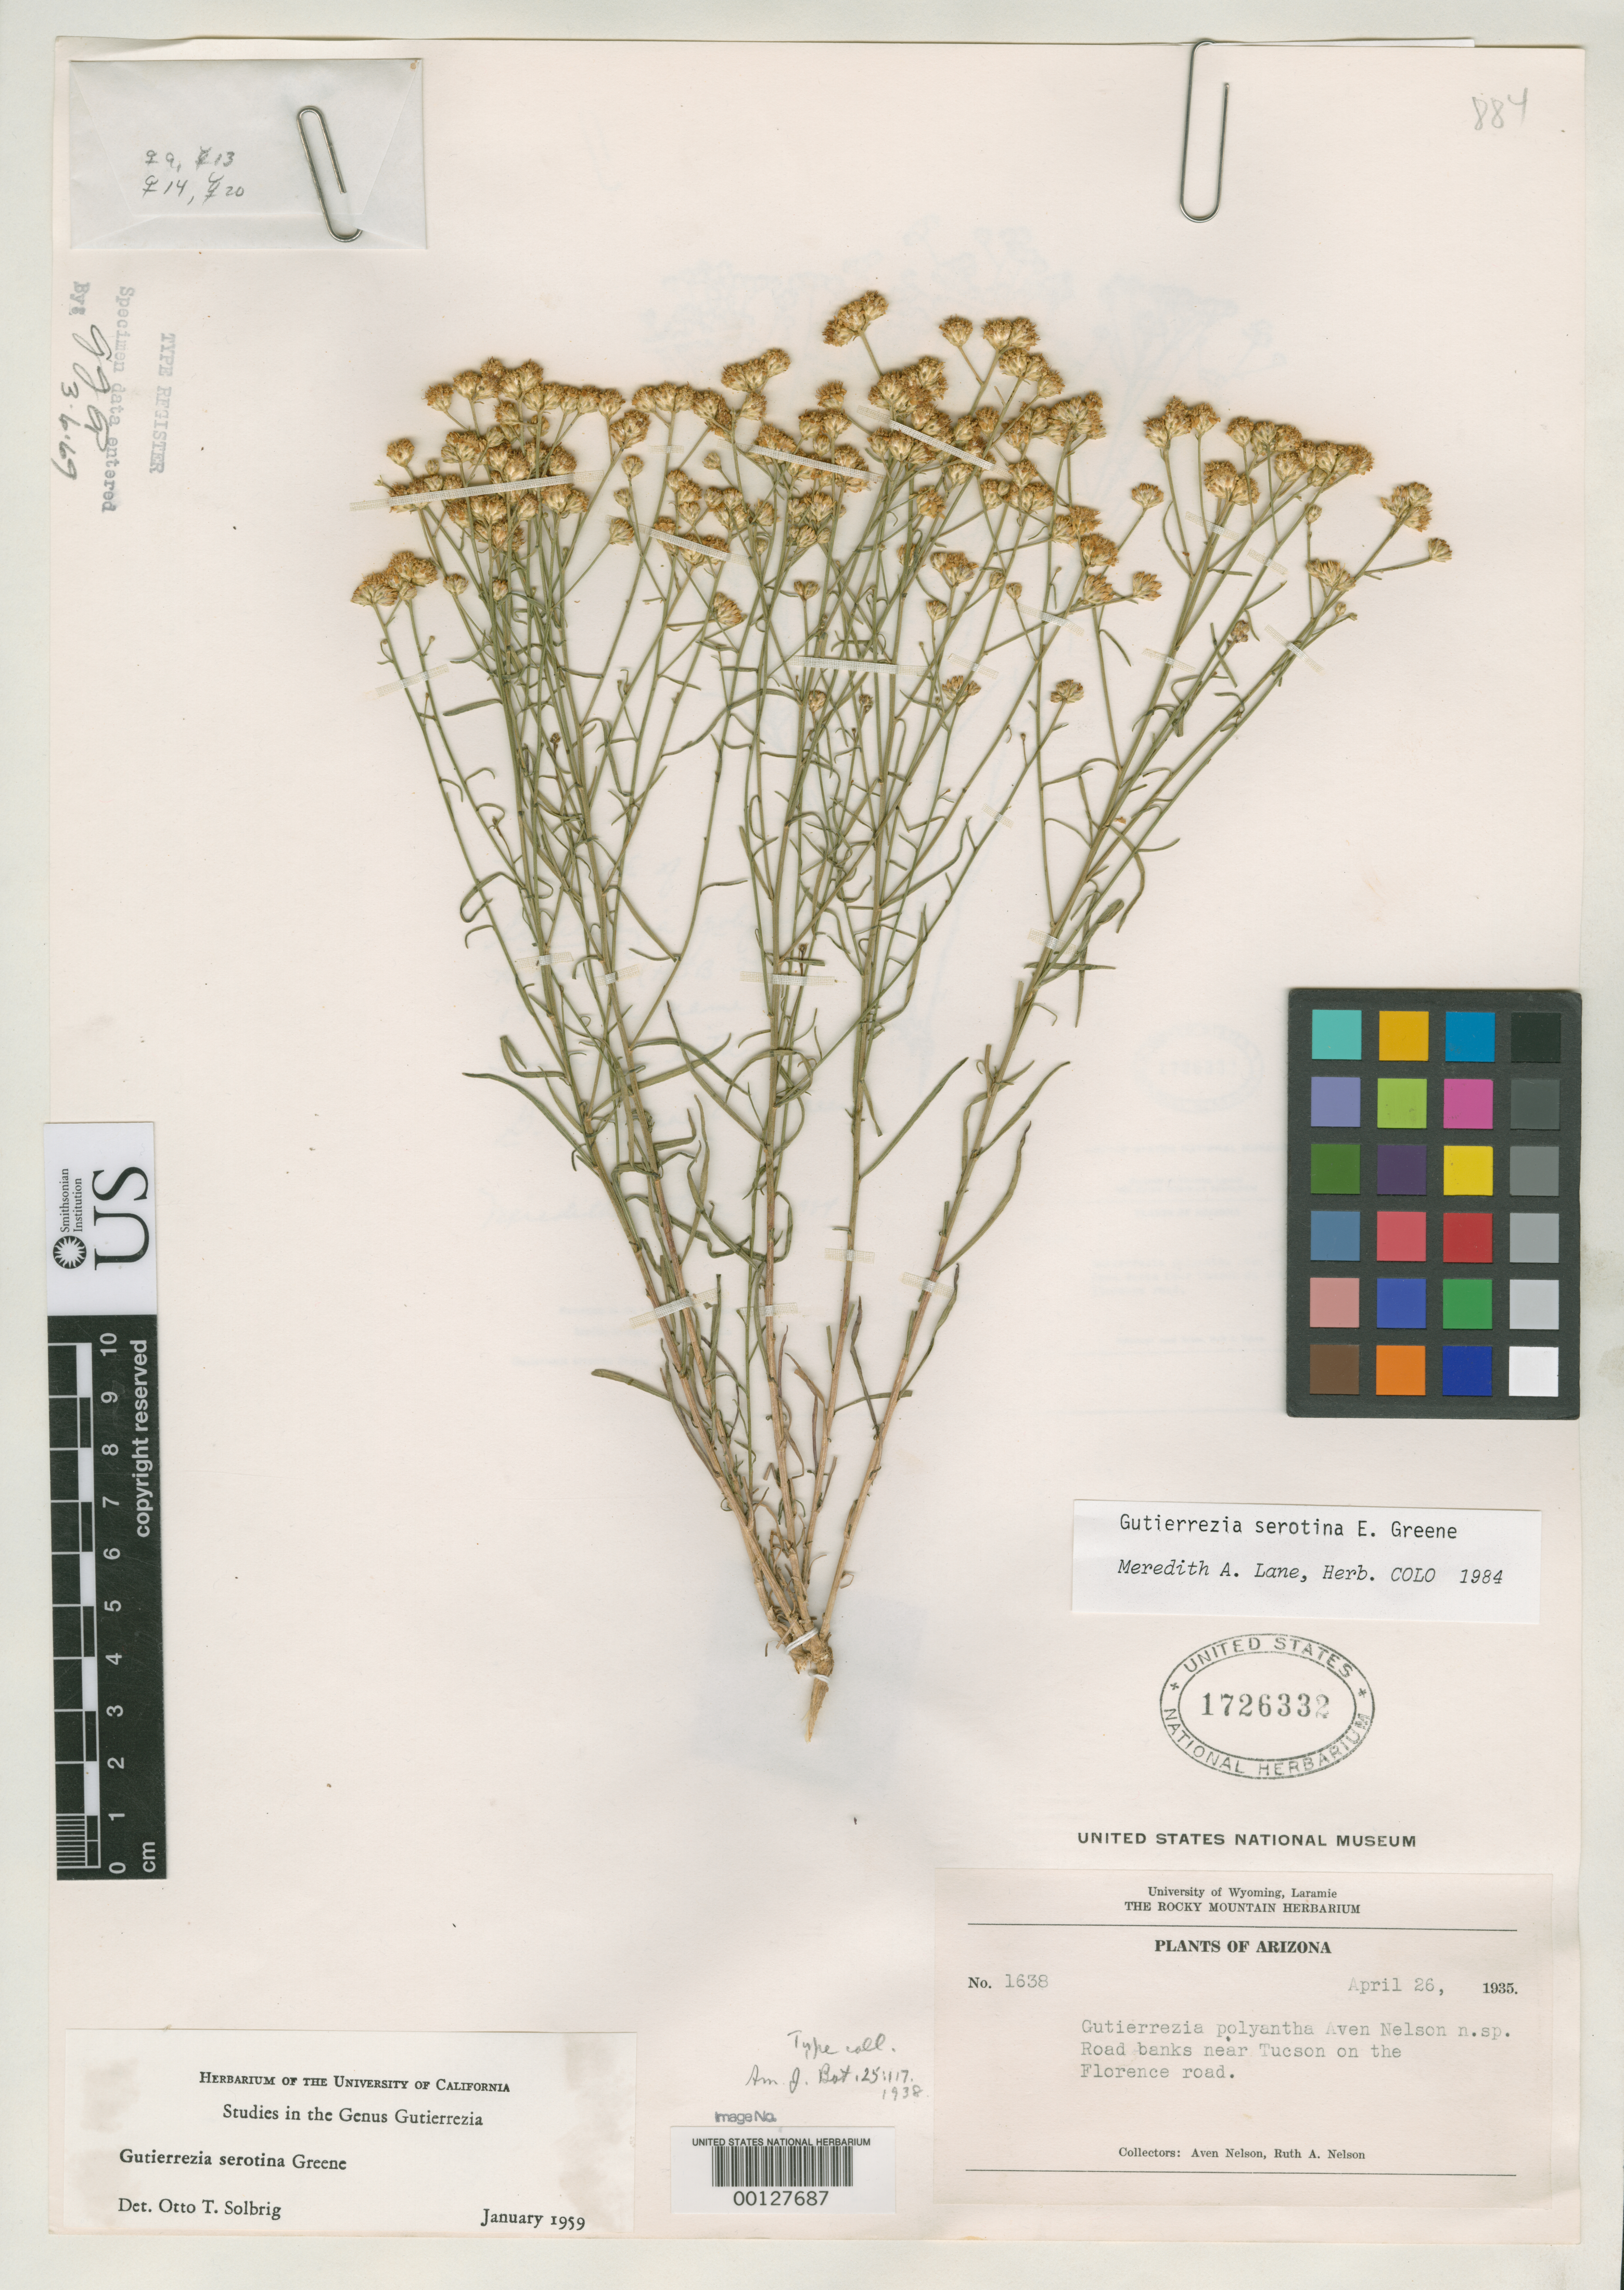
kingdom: Plantae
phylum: Tracheophyta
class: Magnoliopsida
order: Asterales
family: Asteraceae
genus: Gutierrezia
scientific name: Gutierrezia polyantha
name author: A. Nelson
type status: Isotype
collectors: A. Nelson & R. A. Nelson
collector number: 1638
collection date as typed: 26 Apr 1935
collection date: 1935-04-26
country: United States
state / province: Arizona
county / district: Pima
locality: Tucson.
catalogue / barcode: US 1726332